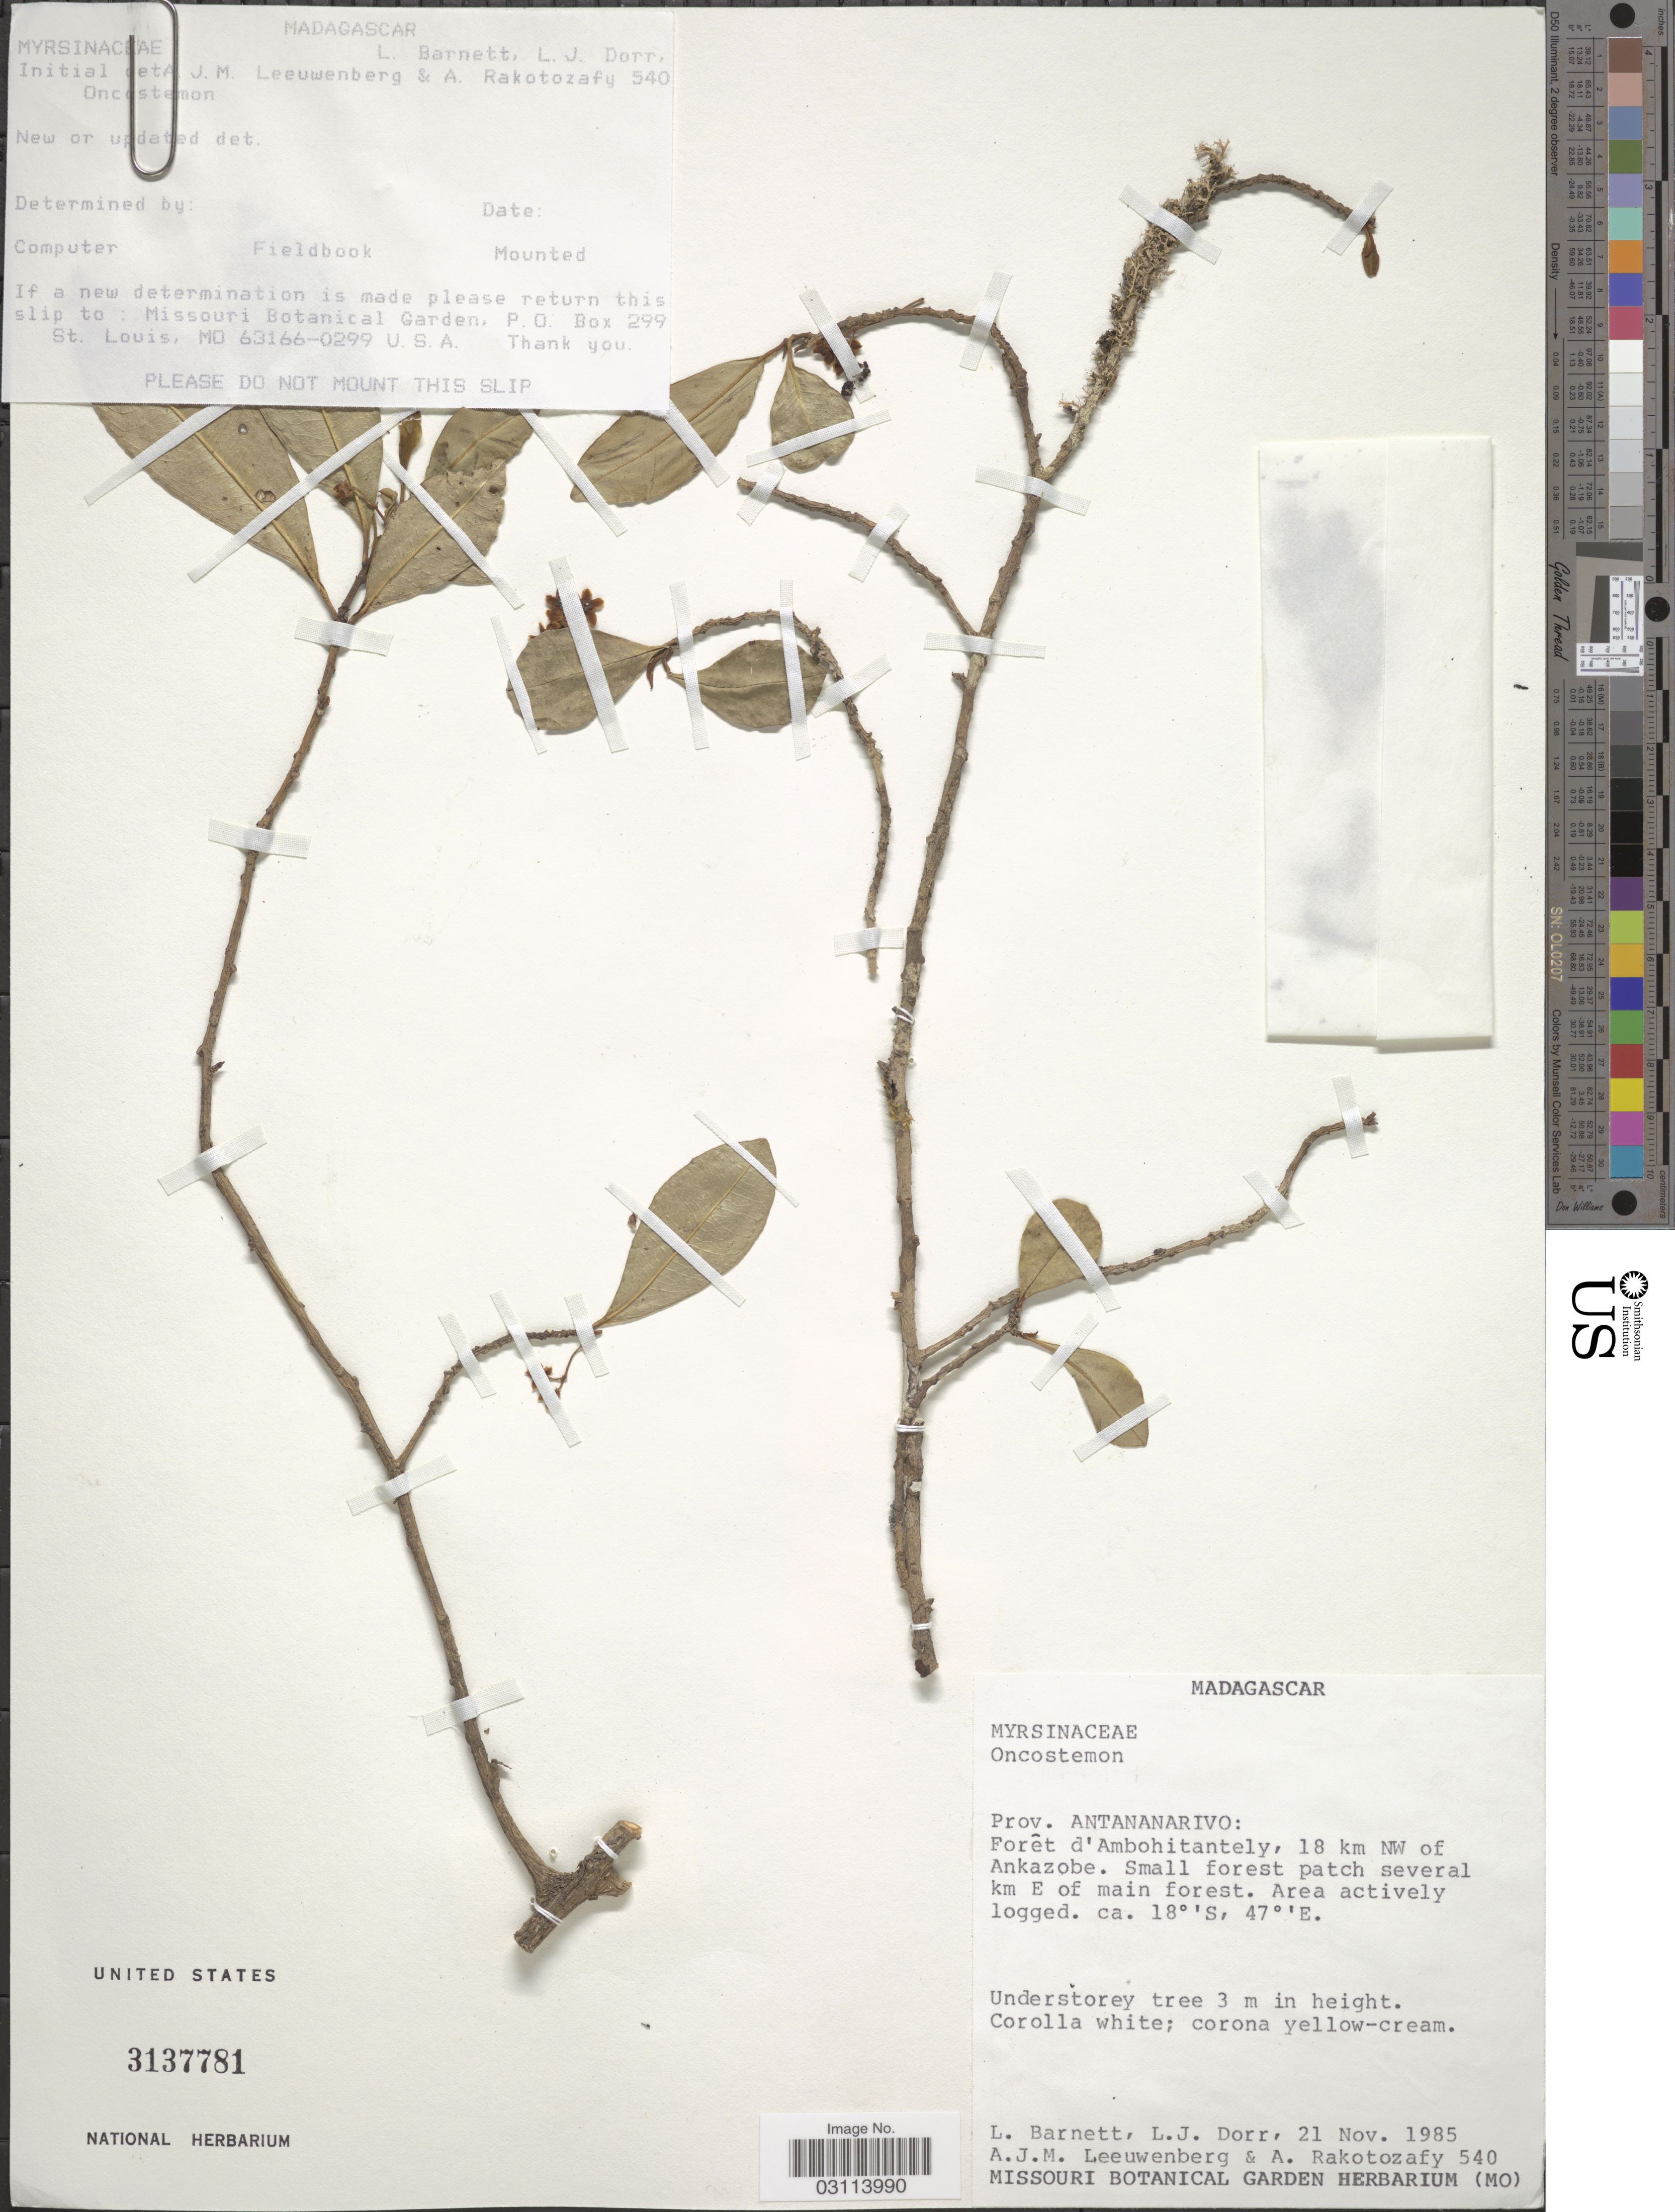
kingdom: Plantae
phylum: Tracheophyta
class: Magnoliopsida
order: Ericales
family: Primulaceae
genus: Oncostemon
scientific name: Oncostemon sp.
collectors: L. C. Barnett, L. J. Dorr, A. J. M. Leeuwenberg & A. Rakotozafy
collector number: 540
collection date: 1985-11-21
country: Madagascar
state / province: Analamanga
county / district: Ankazobe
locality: Forêt de Ambohitantely, 18 km NW of Ankazobe.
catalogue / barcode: US 3137781